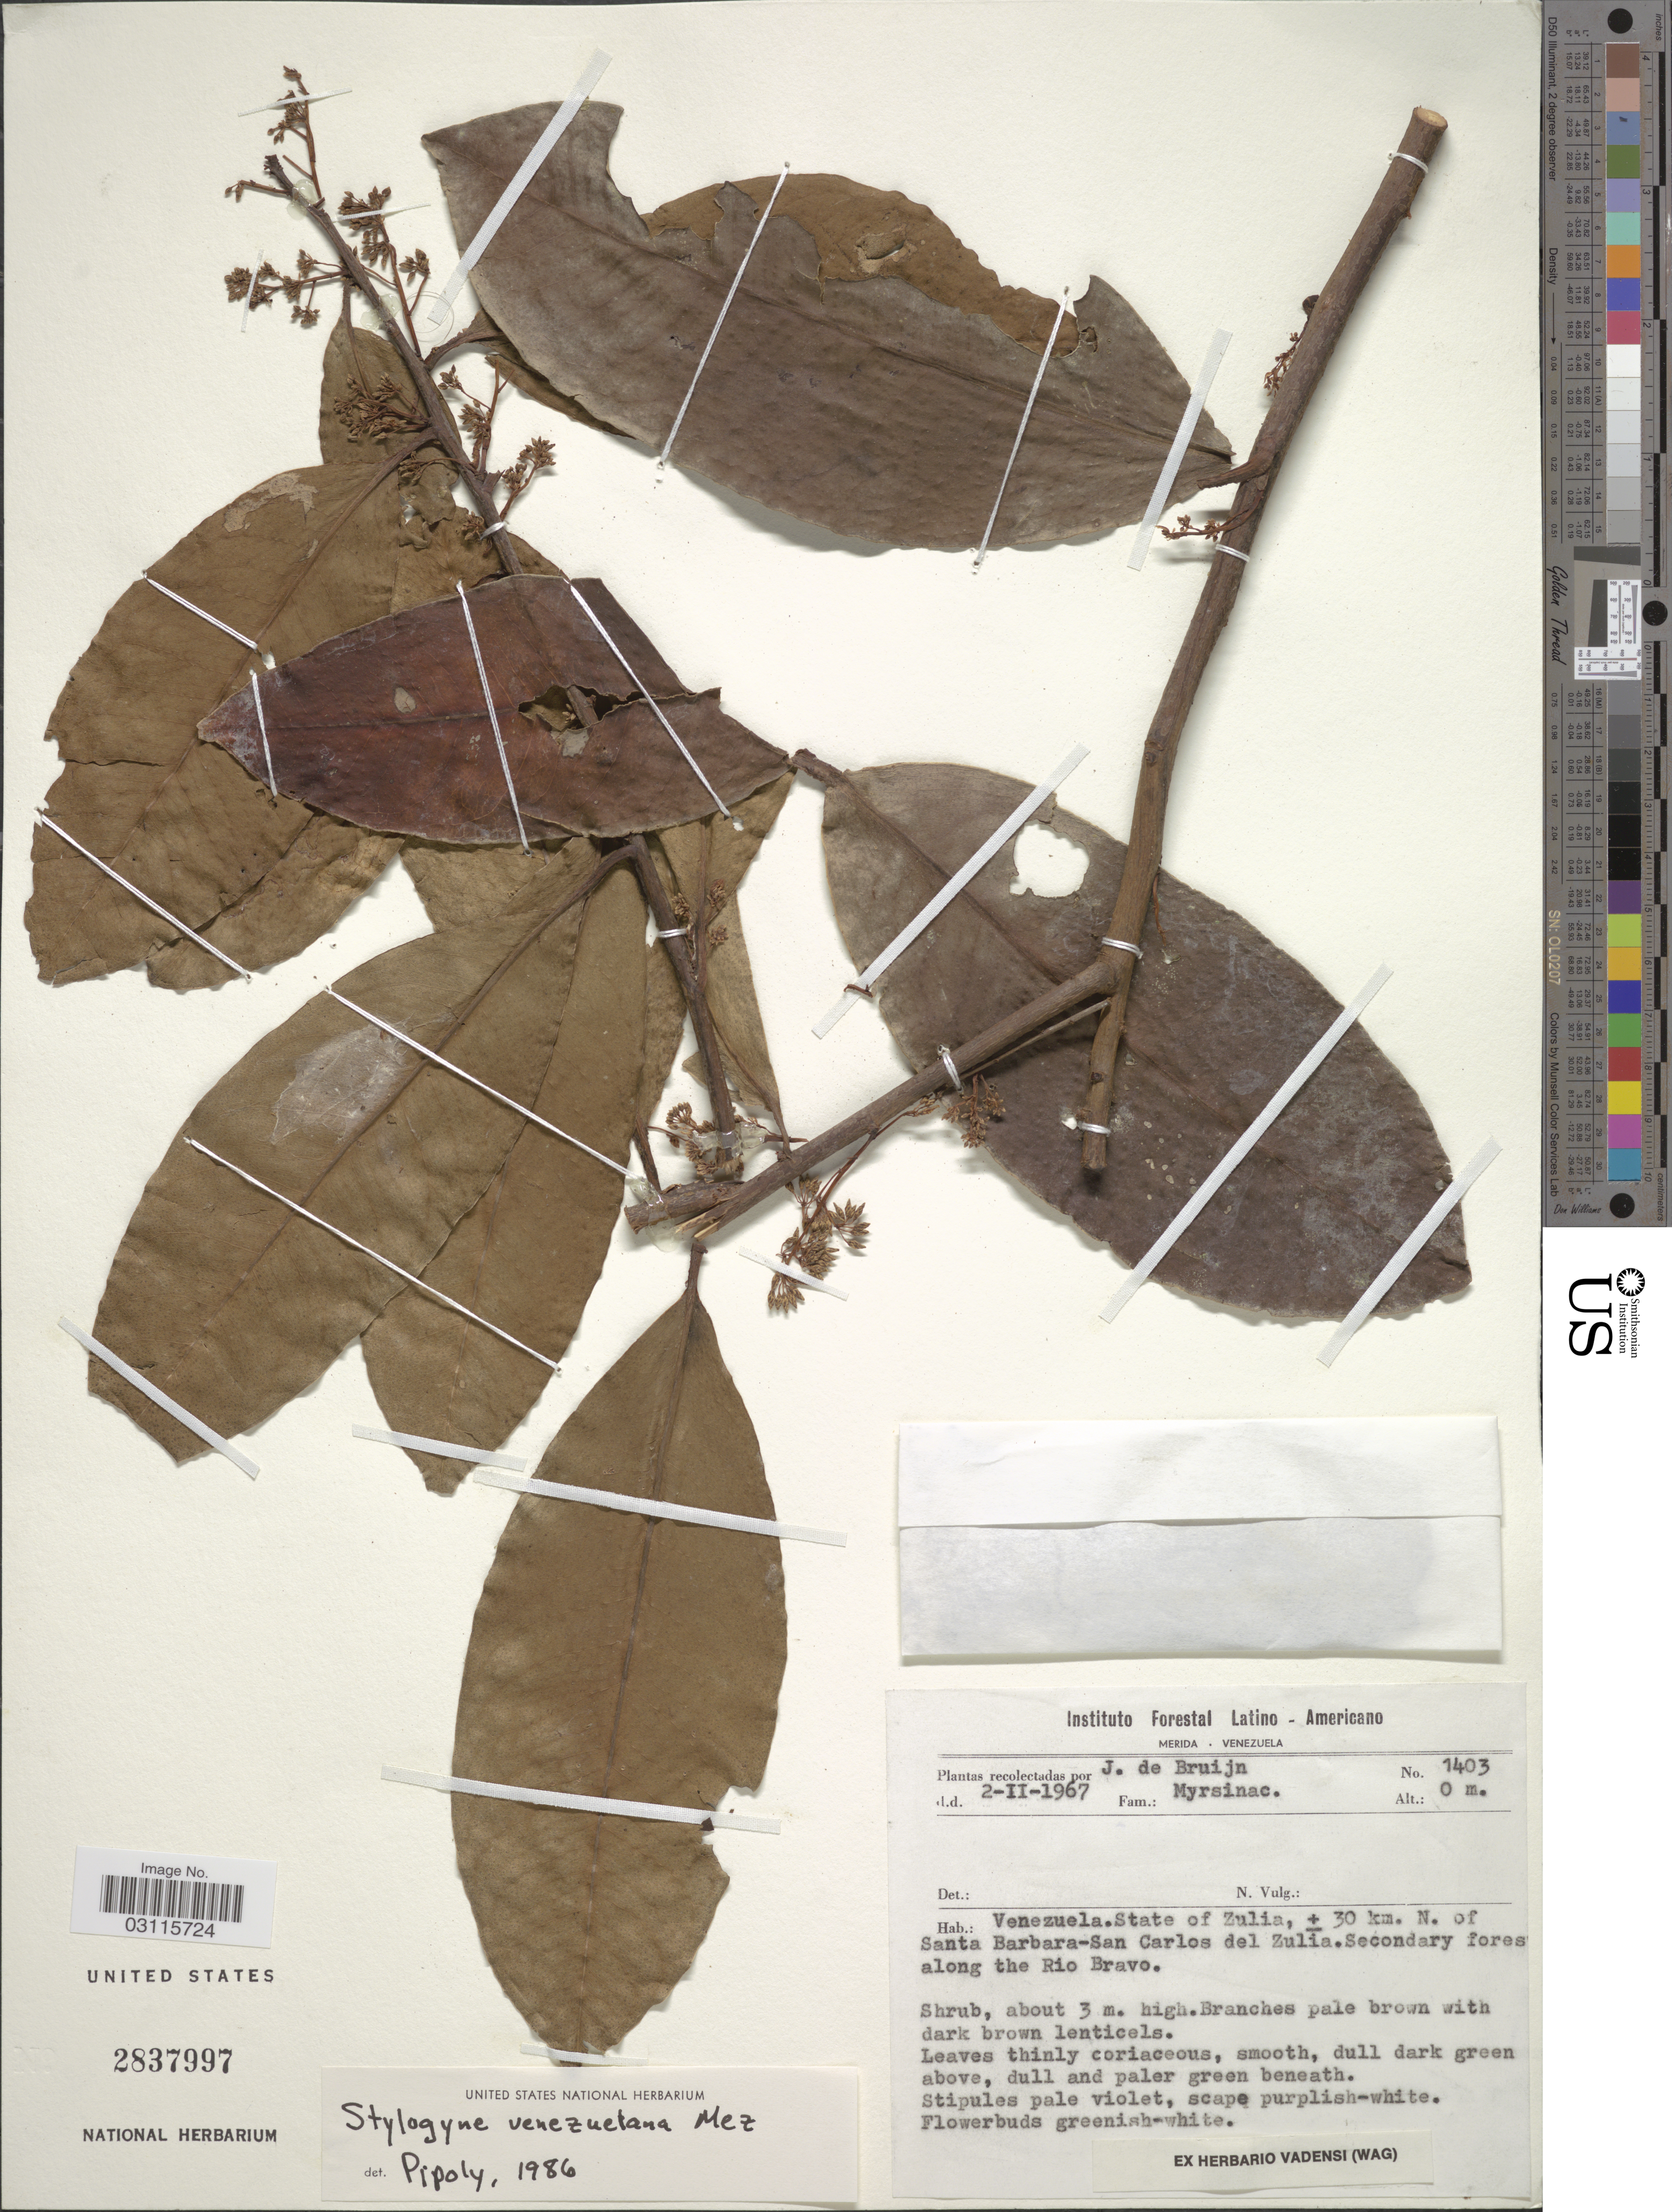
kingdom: Plantae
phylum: Tracheophyta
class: Magnoliopsida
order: Ericales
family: Primulaceae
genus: Stylogyne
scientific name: Stylogyne venezuelana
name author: Mez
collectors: J. Bruijn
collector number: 1403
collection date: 1967-02-02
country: Venezuela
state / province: Zulia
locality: State of Zulia, ± 30 km. N. of Santa Barbara-San Carlos del Zulia. Secondary forest along the Rio Bravo.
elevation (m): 0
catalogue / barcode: US 2837997